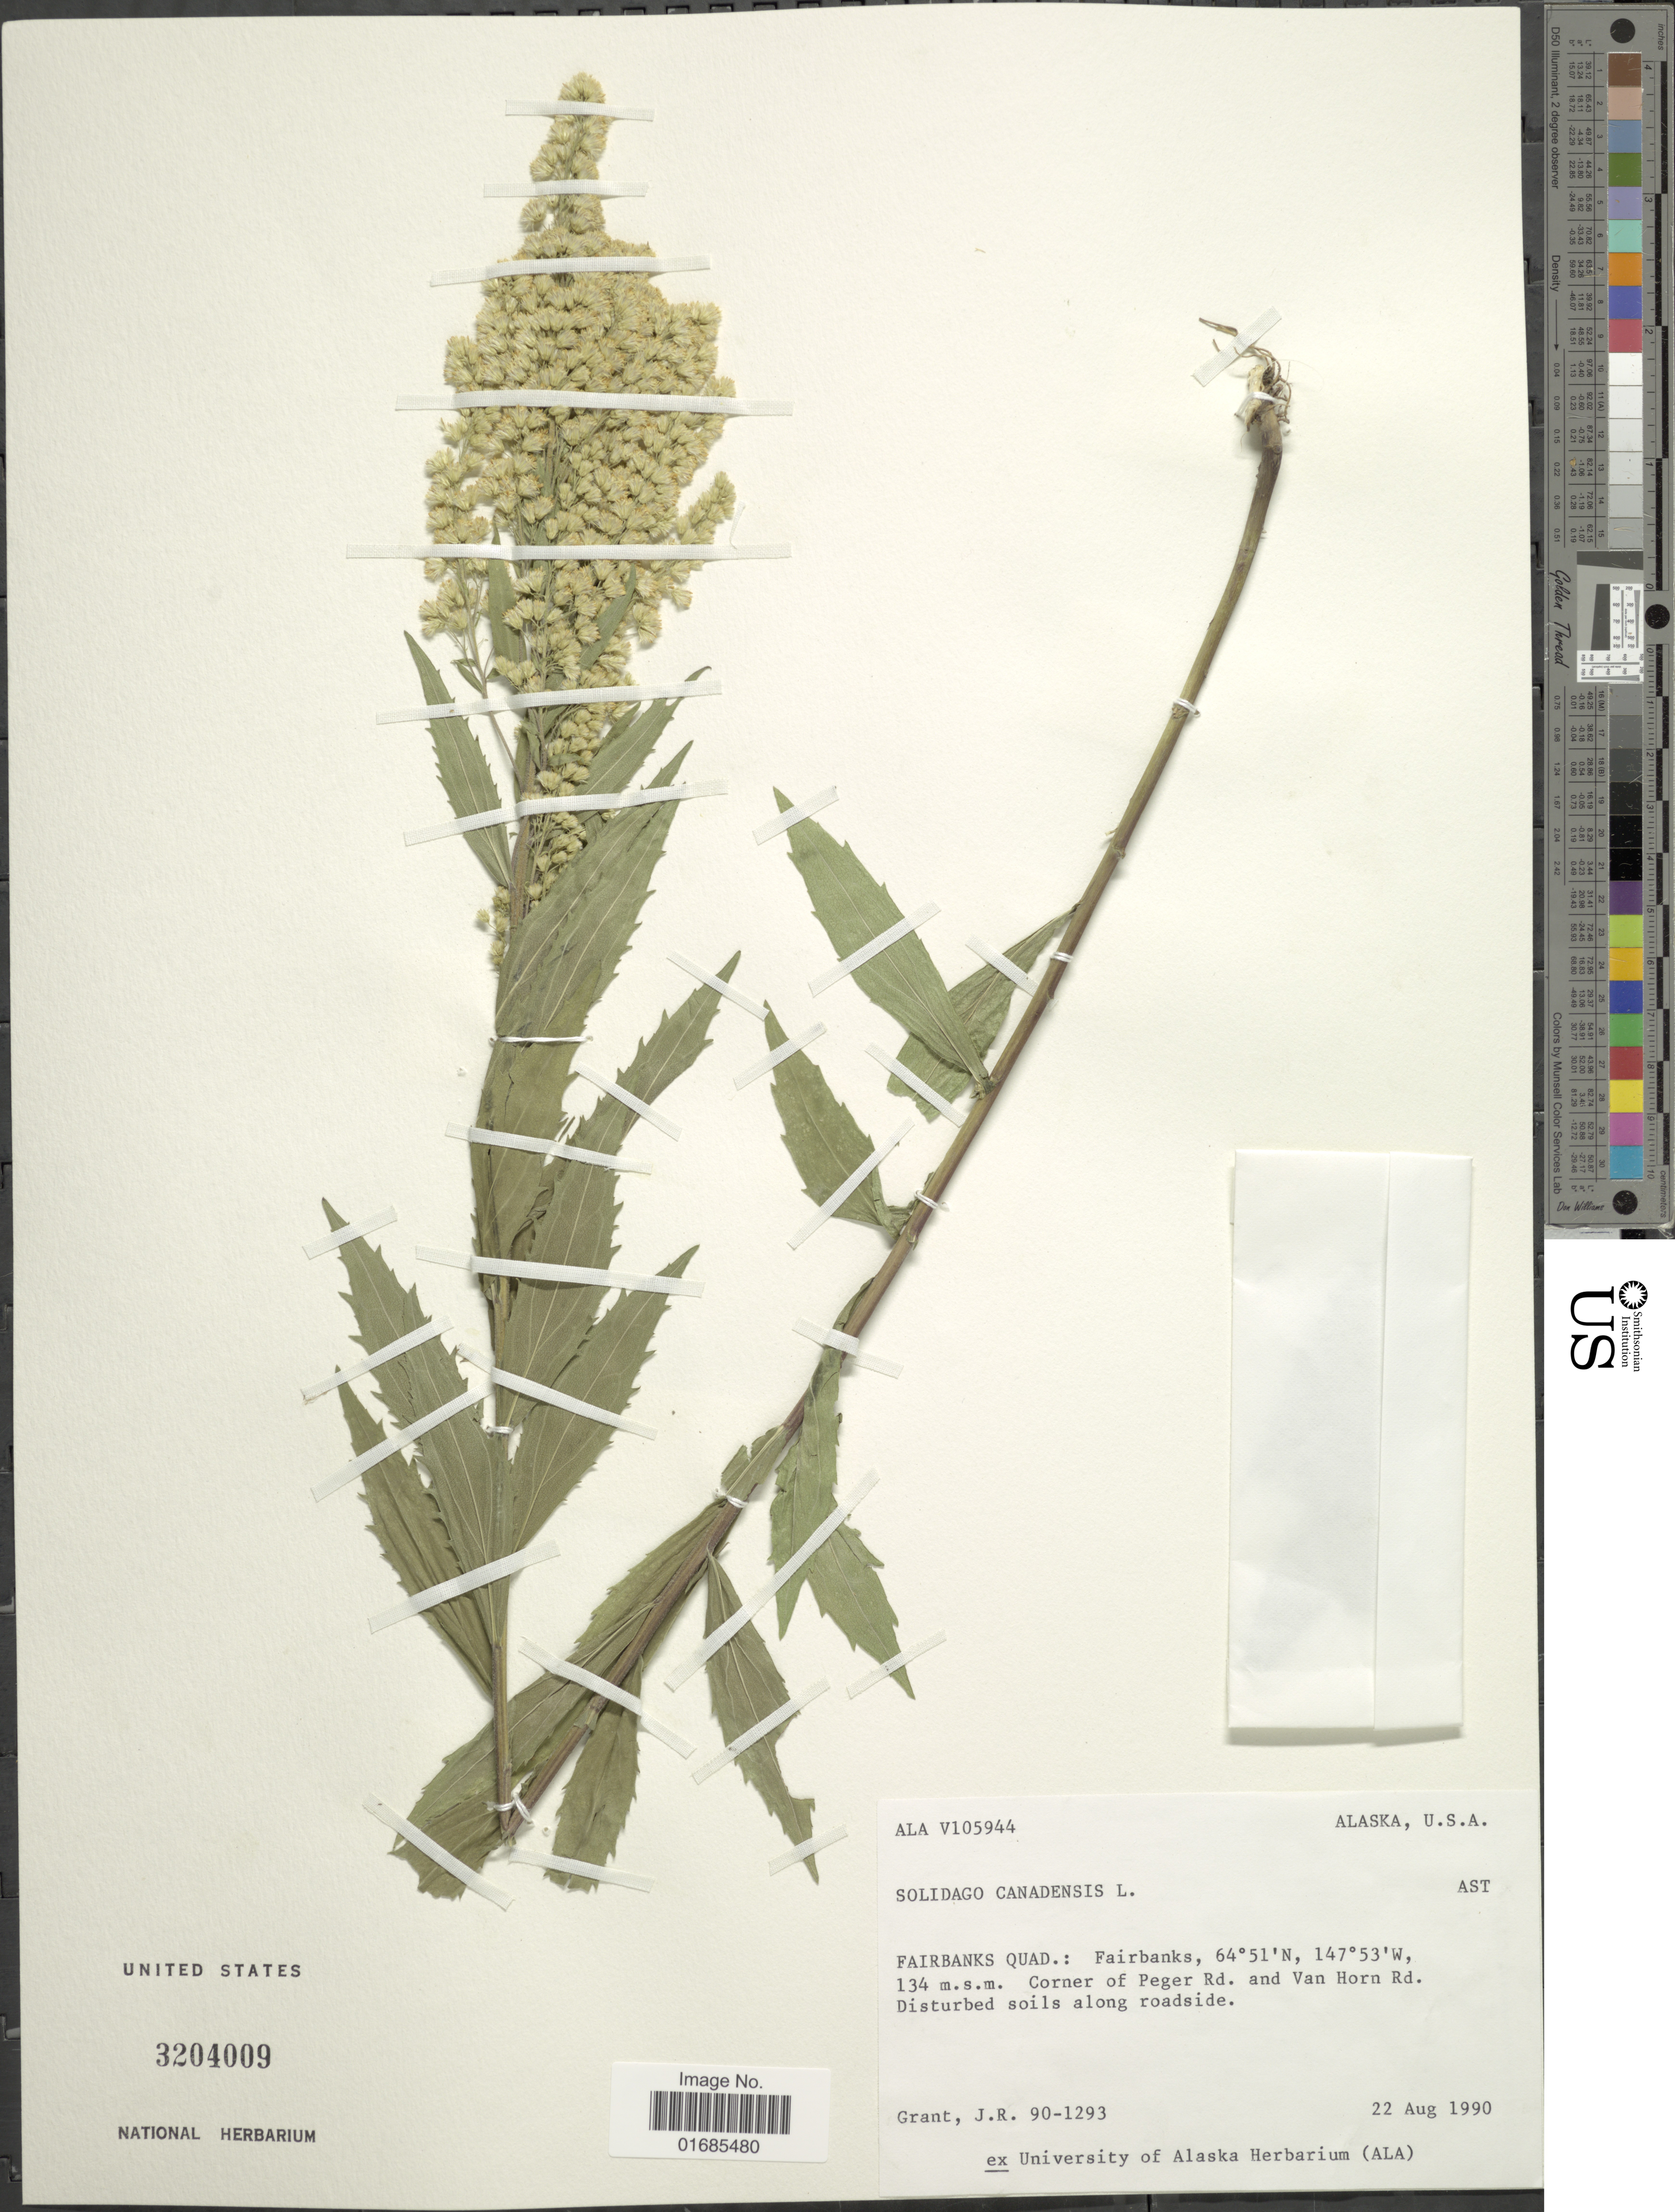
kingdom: Plantae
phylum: Tracheophyta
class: Magnoliopsida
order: Asterales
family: Asteraceae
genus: Solidago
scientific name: Solidago canadensis var. salebrosa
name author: (Piper) M.E. Jones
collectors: J. Grant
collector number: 90-1293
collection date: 1990-08-22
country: United States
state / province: Alaska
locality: Fairbanks Quad, Fairbanks, Corner of Peger Rd. and Van Horn Rd.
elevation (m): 134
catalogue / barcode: US 3204009